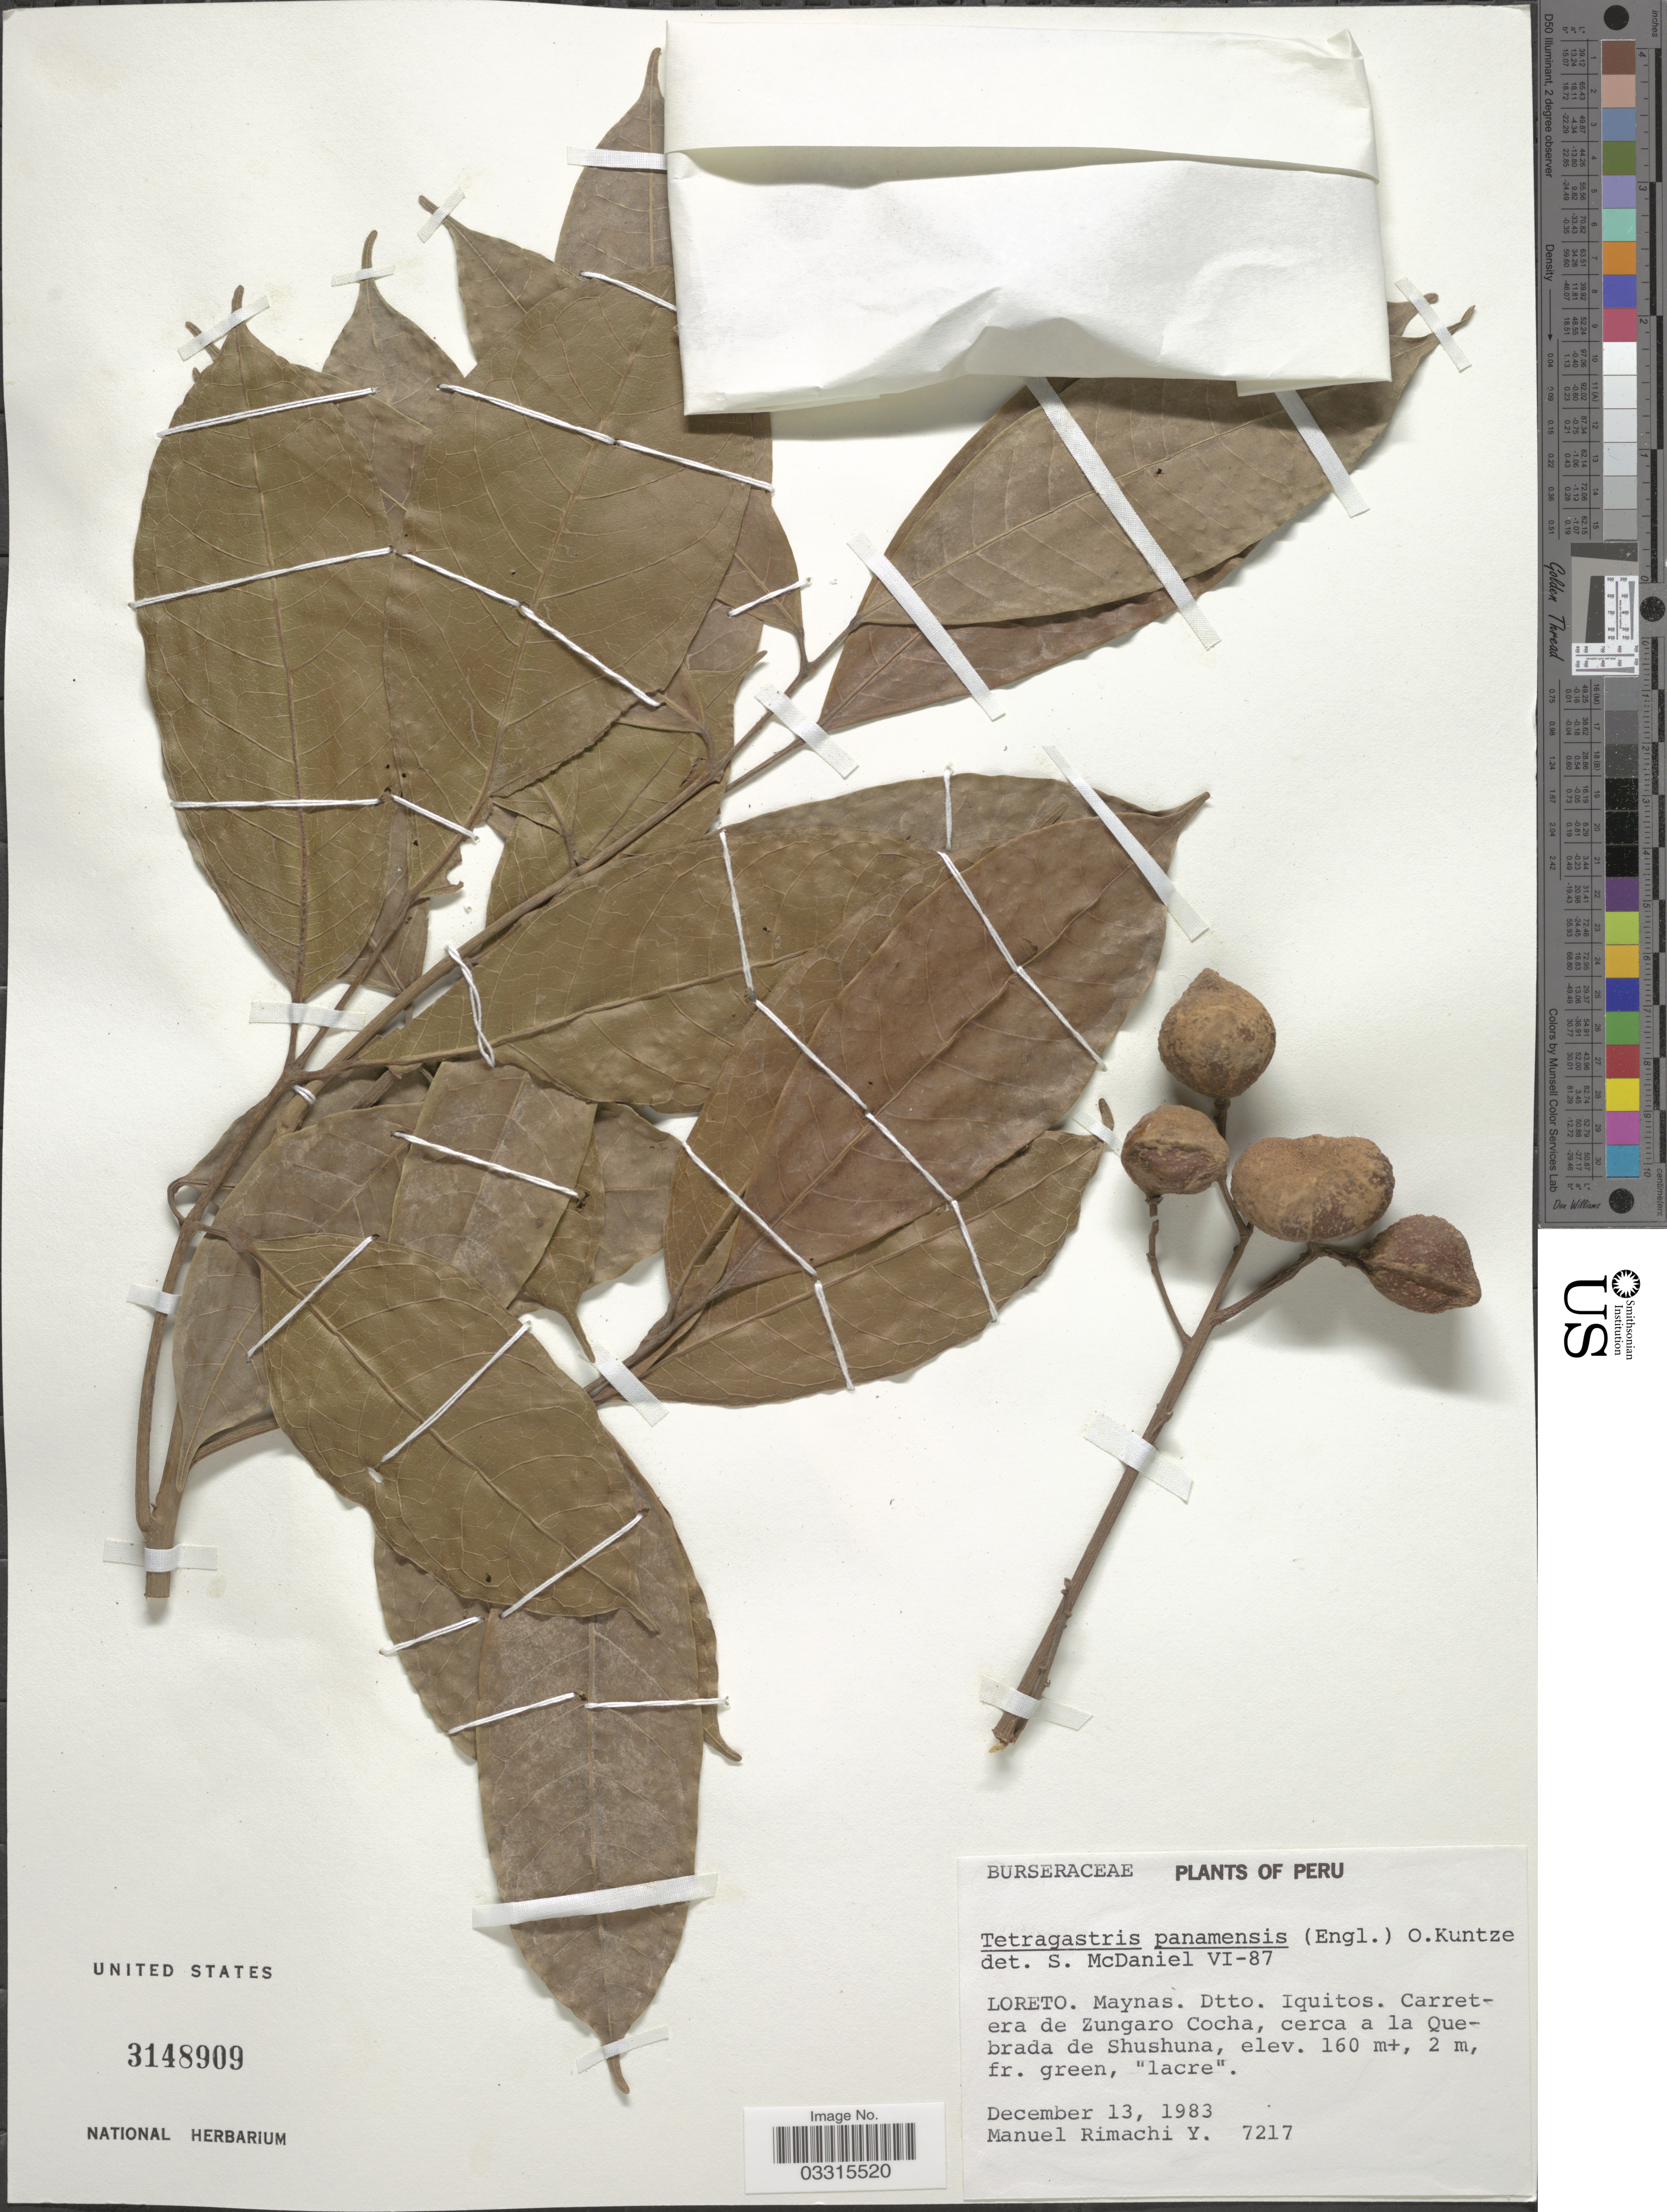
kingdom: Plantae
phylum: Tracheophyta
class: Magnoliopsida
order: Sapindales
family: Burseraceae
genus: Protium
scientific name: Protium stevensonii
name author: (Standl.) Daly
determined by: Daly, Douglas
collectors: M. Rimachi Y.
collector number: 7217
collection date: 1983-12-13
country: Peru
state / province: Loreto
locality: Maynas. Dtto. Iquitos. Carretera de Zungaro Cocha, cerca a la Quebrada de Shushuna.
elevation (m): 160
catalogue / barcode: US 3148909